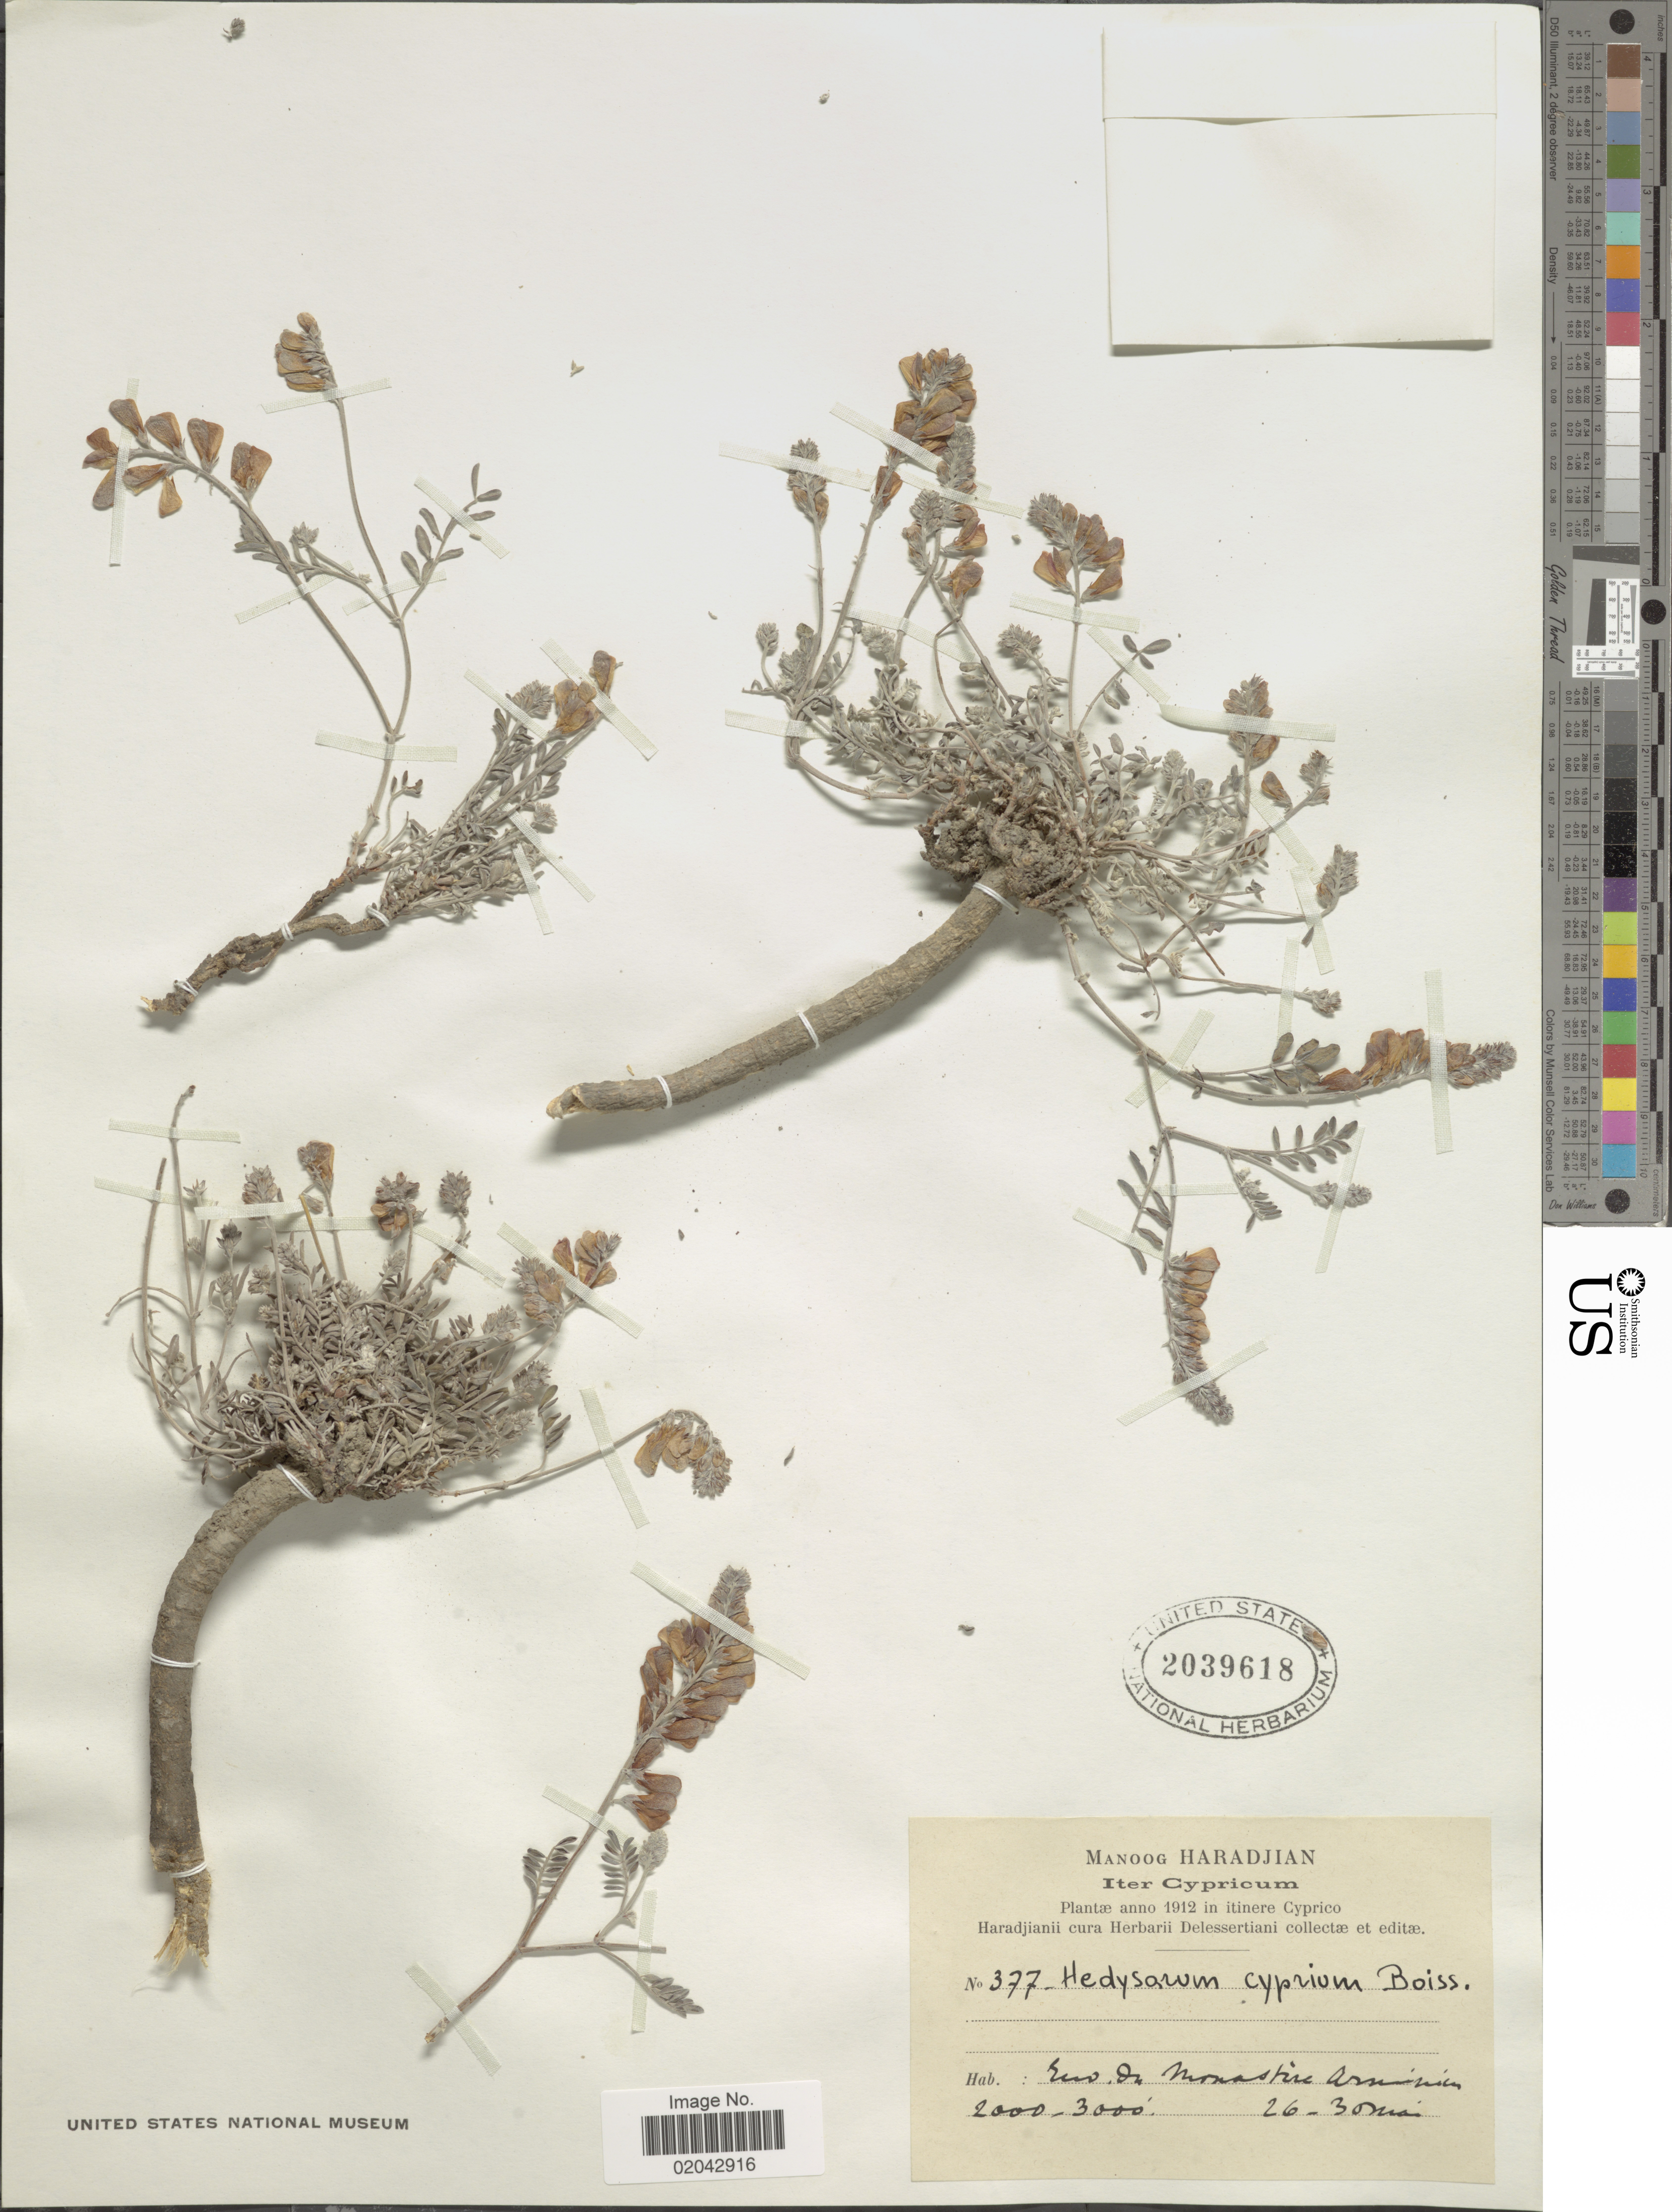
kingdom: Plantae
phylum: Tracheophyta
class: Magnoliopsida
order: Fabales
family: Fabaceae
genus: Hedysarum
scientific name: Hedysarum cyprium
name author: Boiss.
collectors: M. Haradjian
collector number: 377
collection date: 1912-05-26/1912-05-30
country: Cyprus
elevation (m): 610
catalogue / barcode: US 2039618